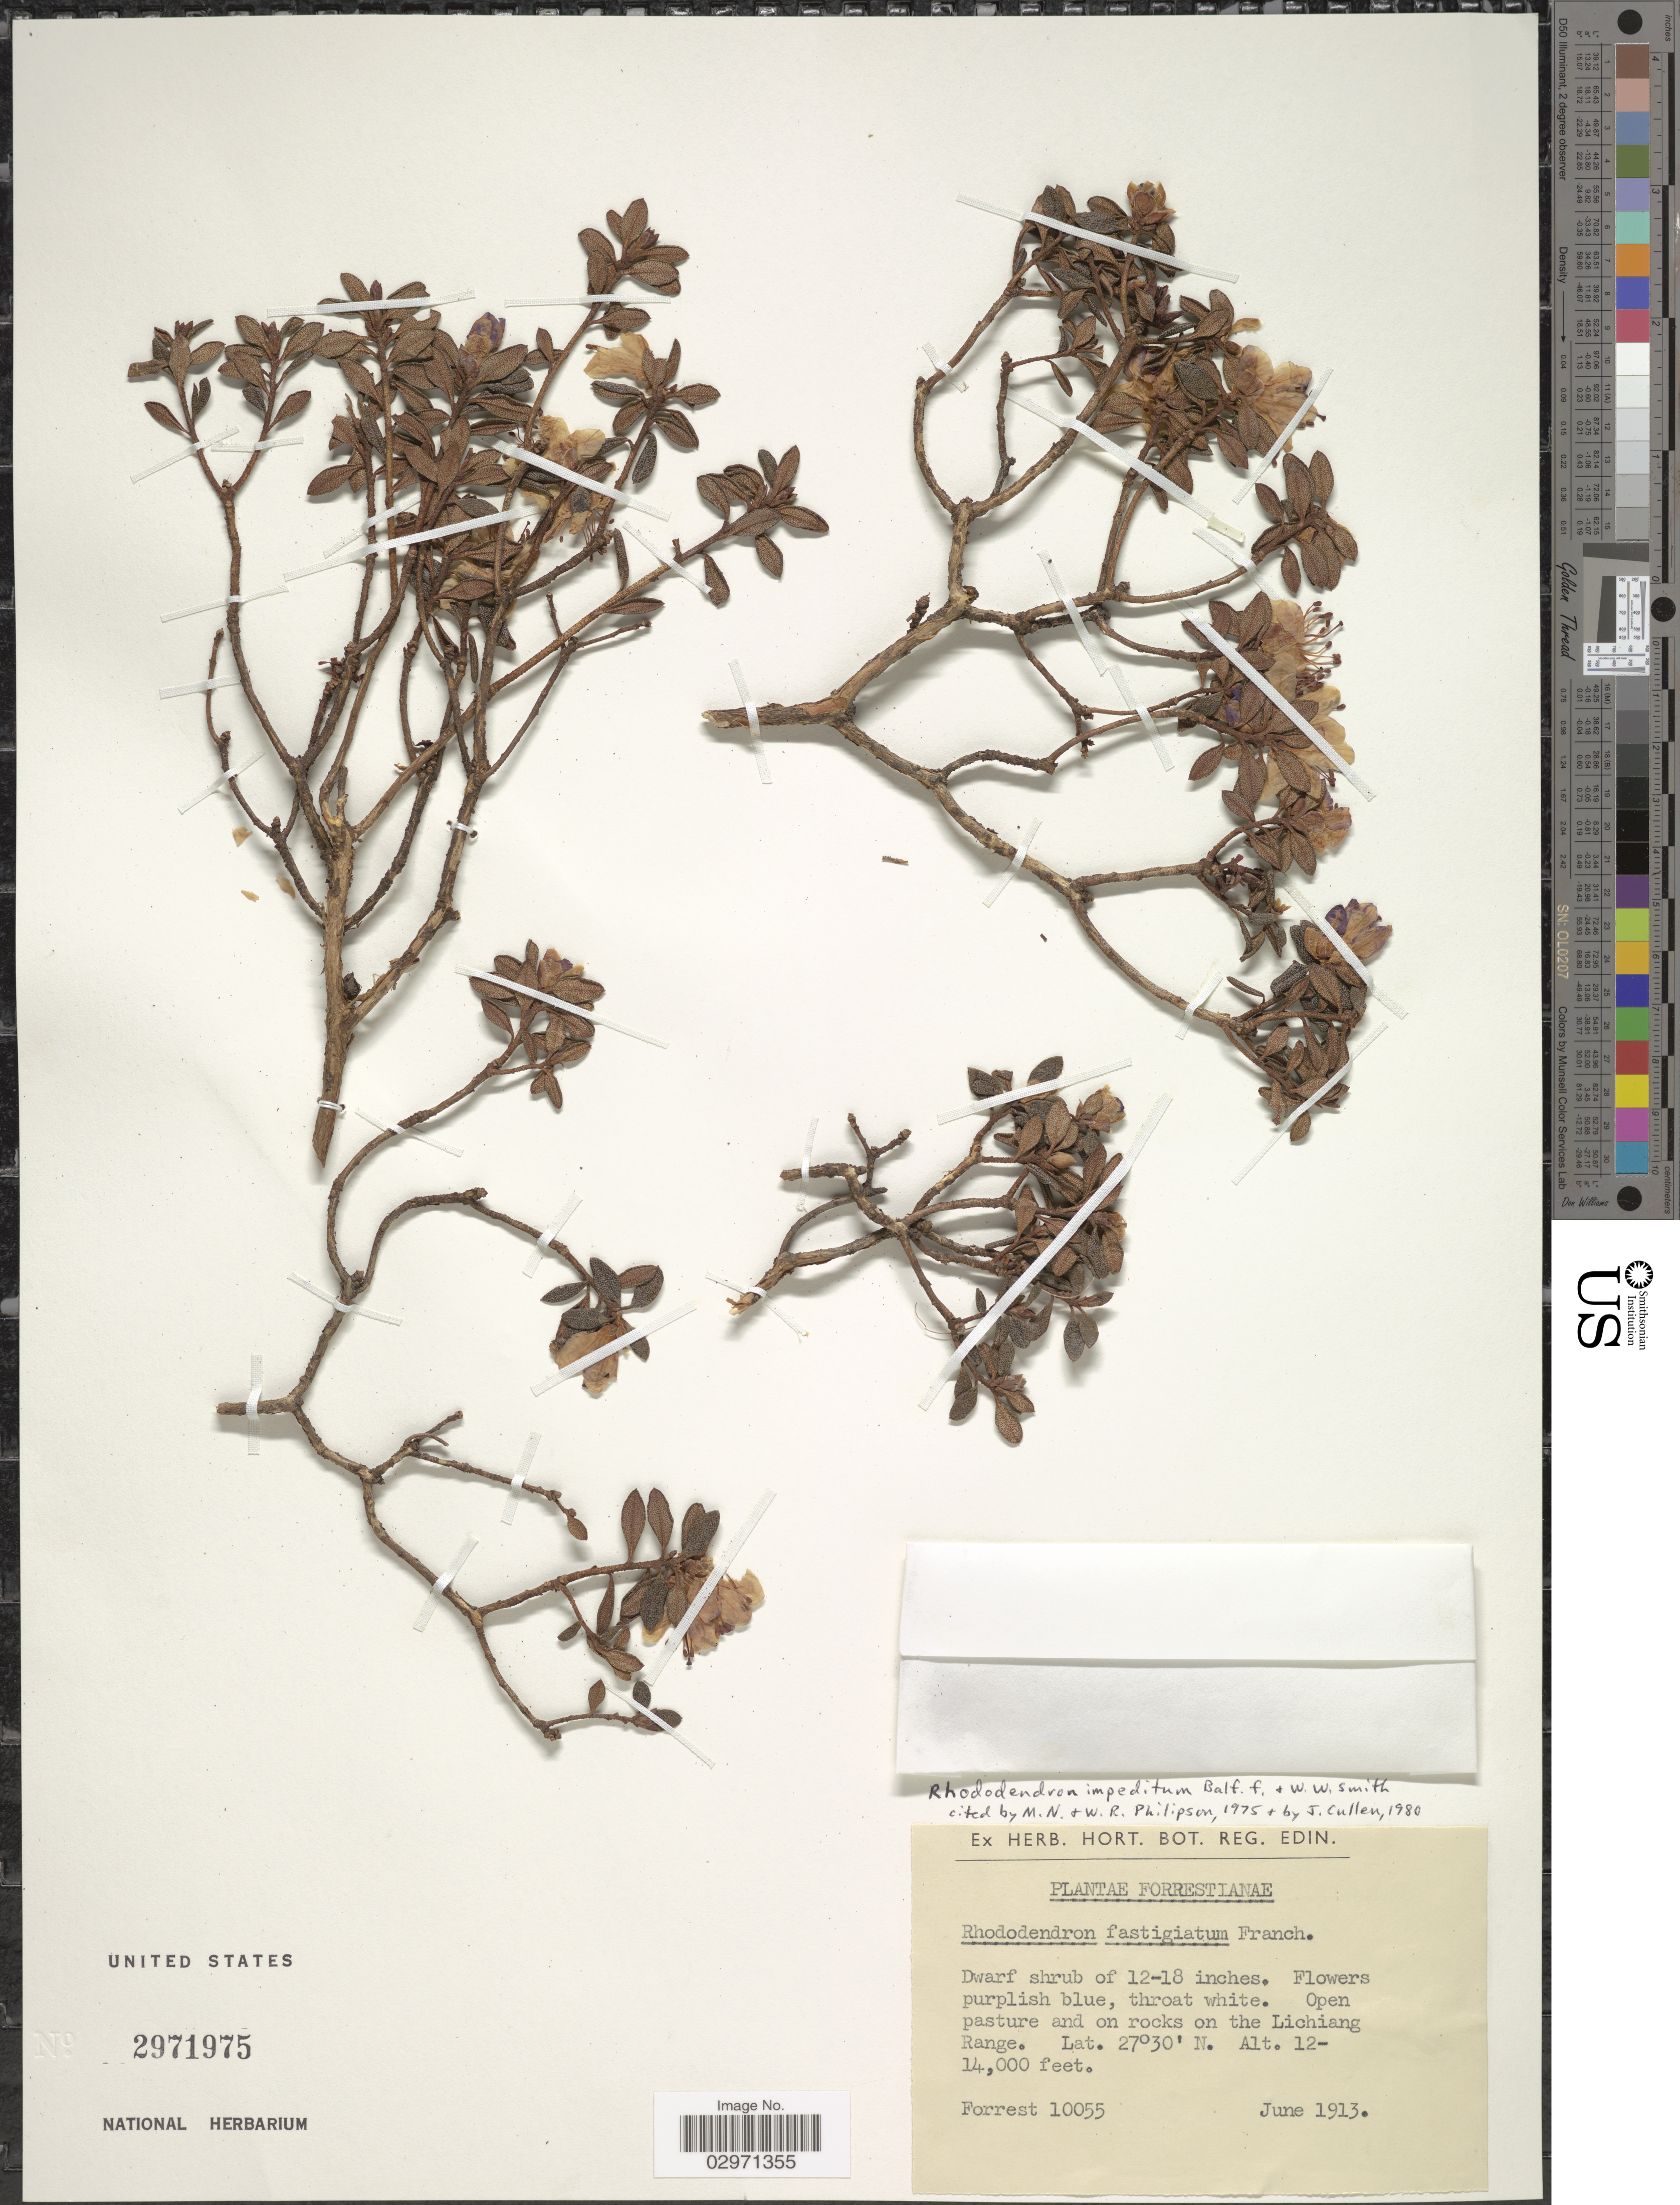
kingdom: Plantae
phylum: Tracheophyta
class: Magnoliopsida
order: Ericales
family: Ericaceae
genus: Rhododendron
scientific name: Rhododendron impeditum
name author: Balf. f. & W.W. Sm.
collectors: -. Forrest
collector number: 10055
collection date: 1913-06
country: China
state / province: Yunnan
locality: Open pasture and on rocks on the Lichiang Range.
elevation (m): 3658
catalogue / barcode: US 2971975